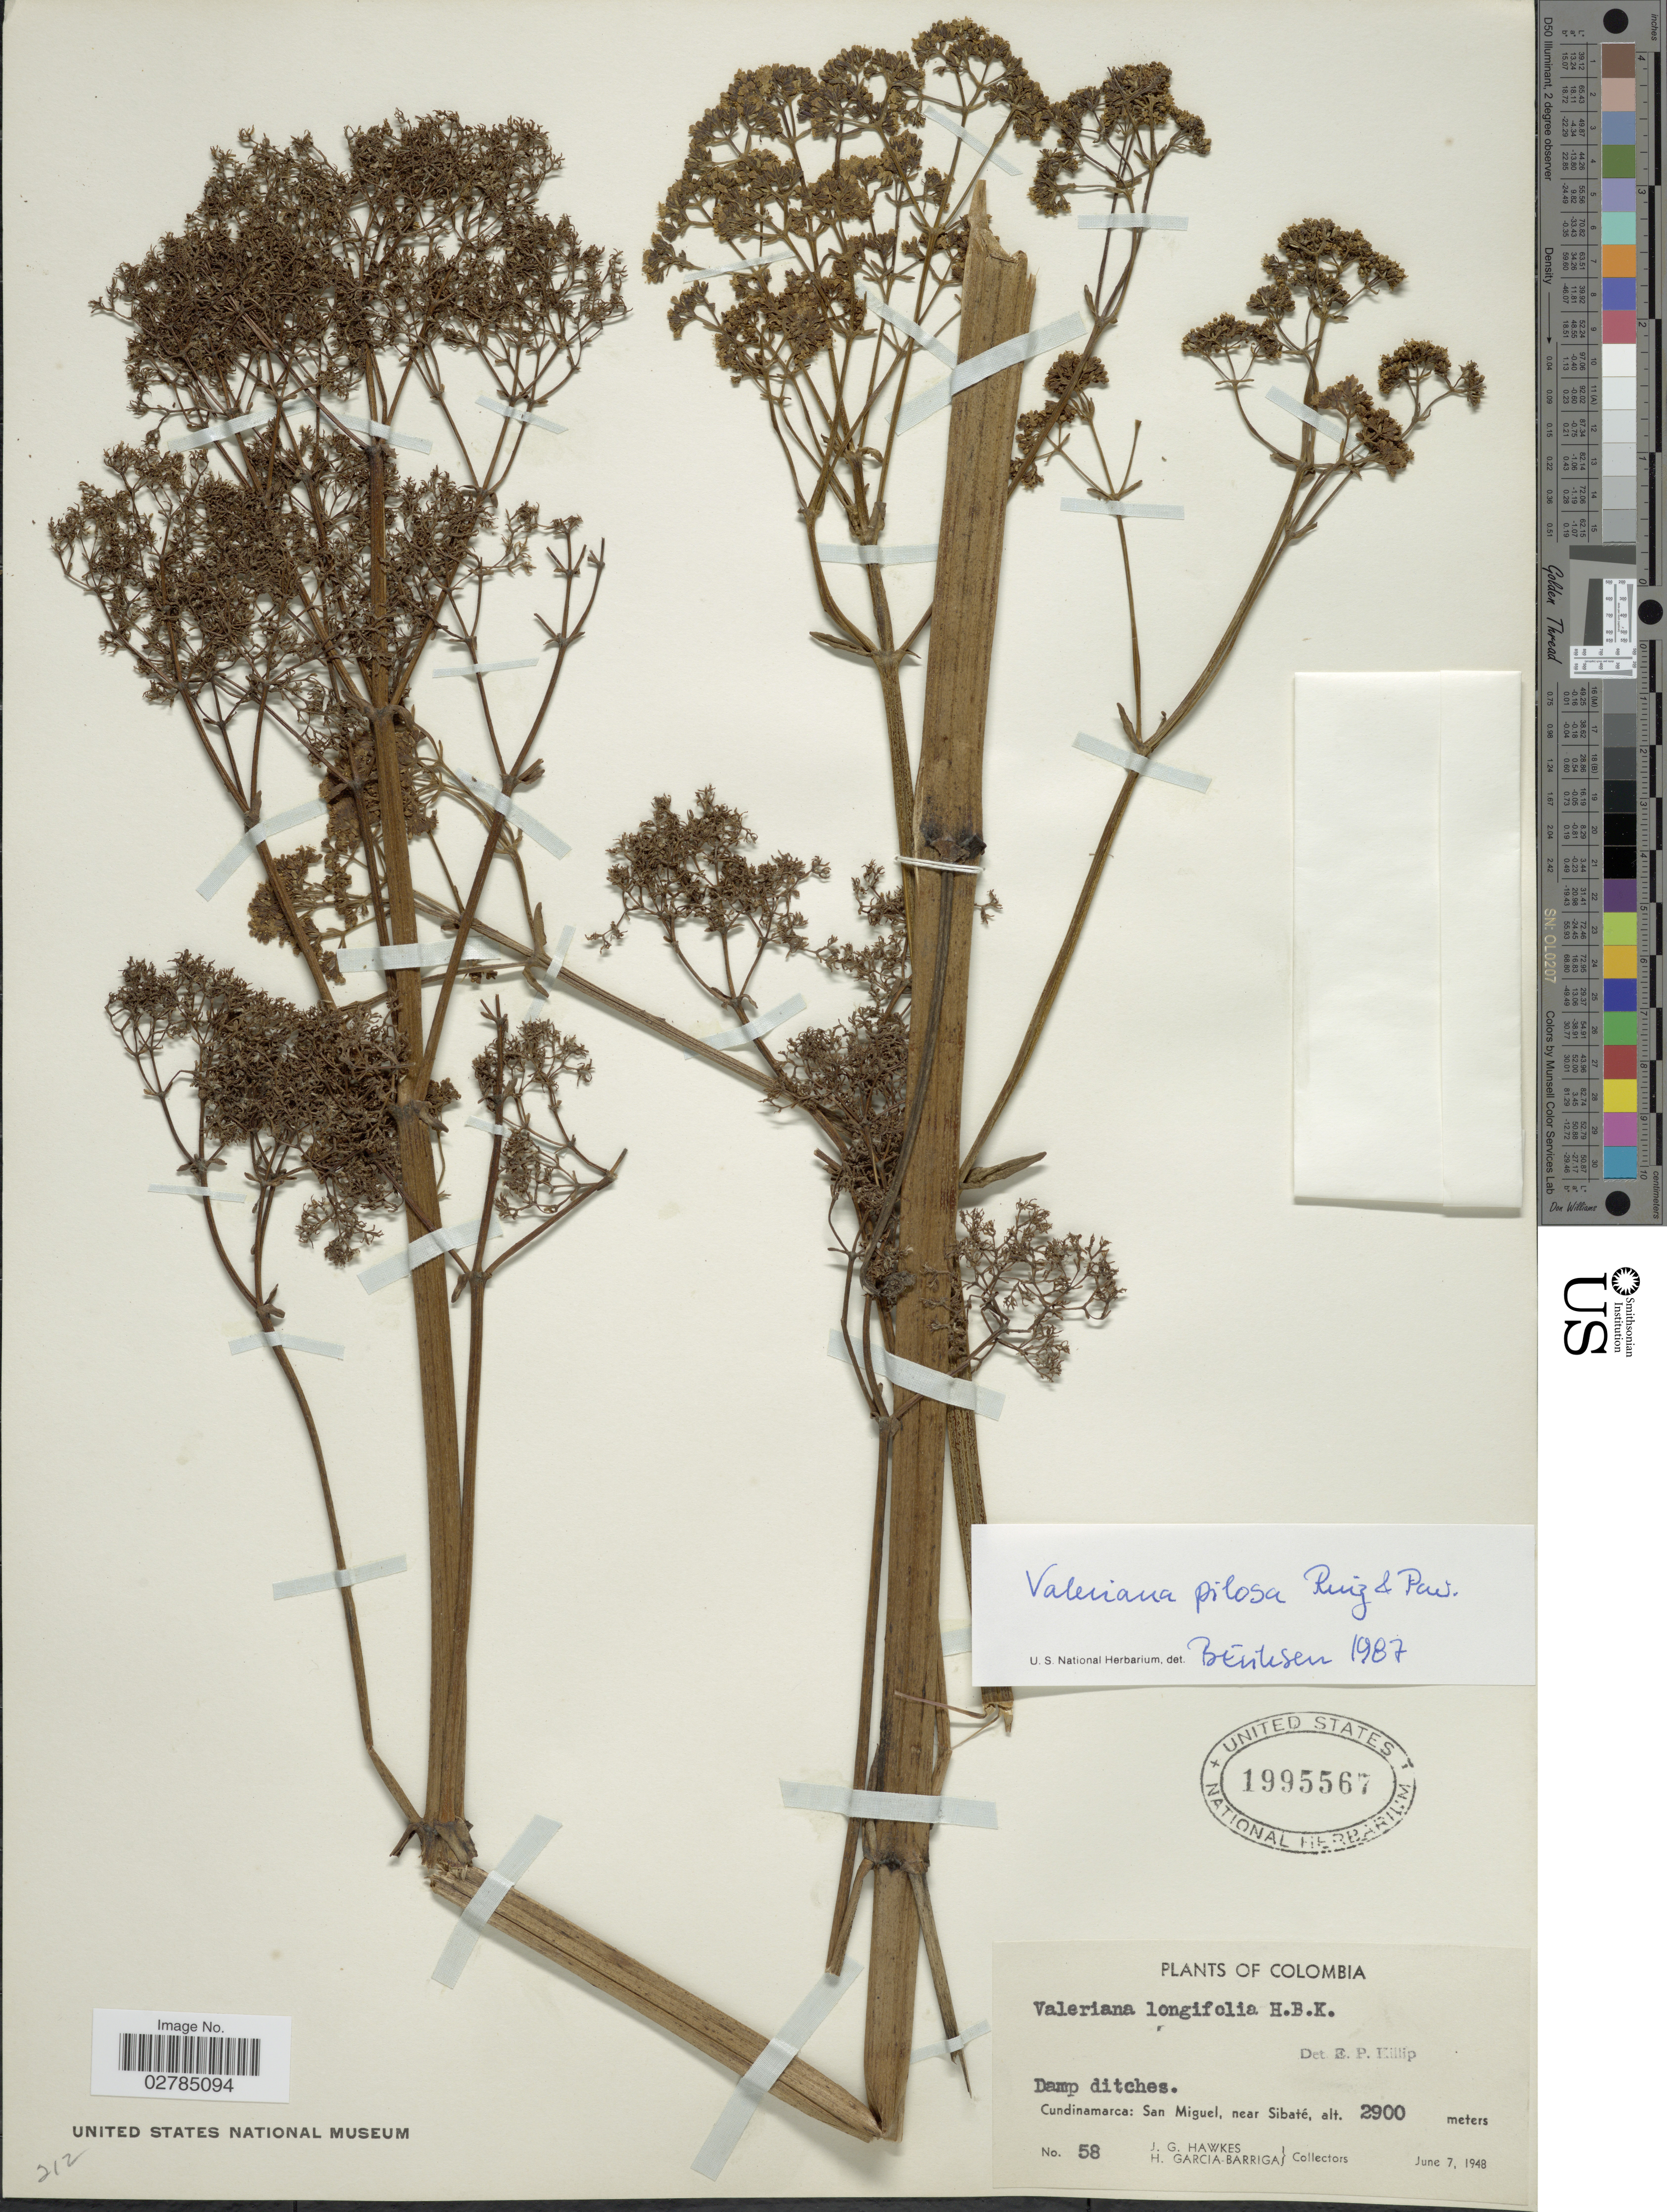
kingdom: Plantae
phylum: Tracheophyta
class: Magnoliopsida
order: Dipsacales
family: Caprifoliaceae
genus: Valeriana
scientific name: Valeriana pilosa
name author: Ruiz & Pav.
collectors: J. Hawkes & H. García Barriga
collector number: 58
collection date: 1948-06-07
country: Colombia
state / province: Cundinamarca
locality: San Miguel, near Sibaté.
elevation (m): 2900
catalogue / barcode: US 1995567